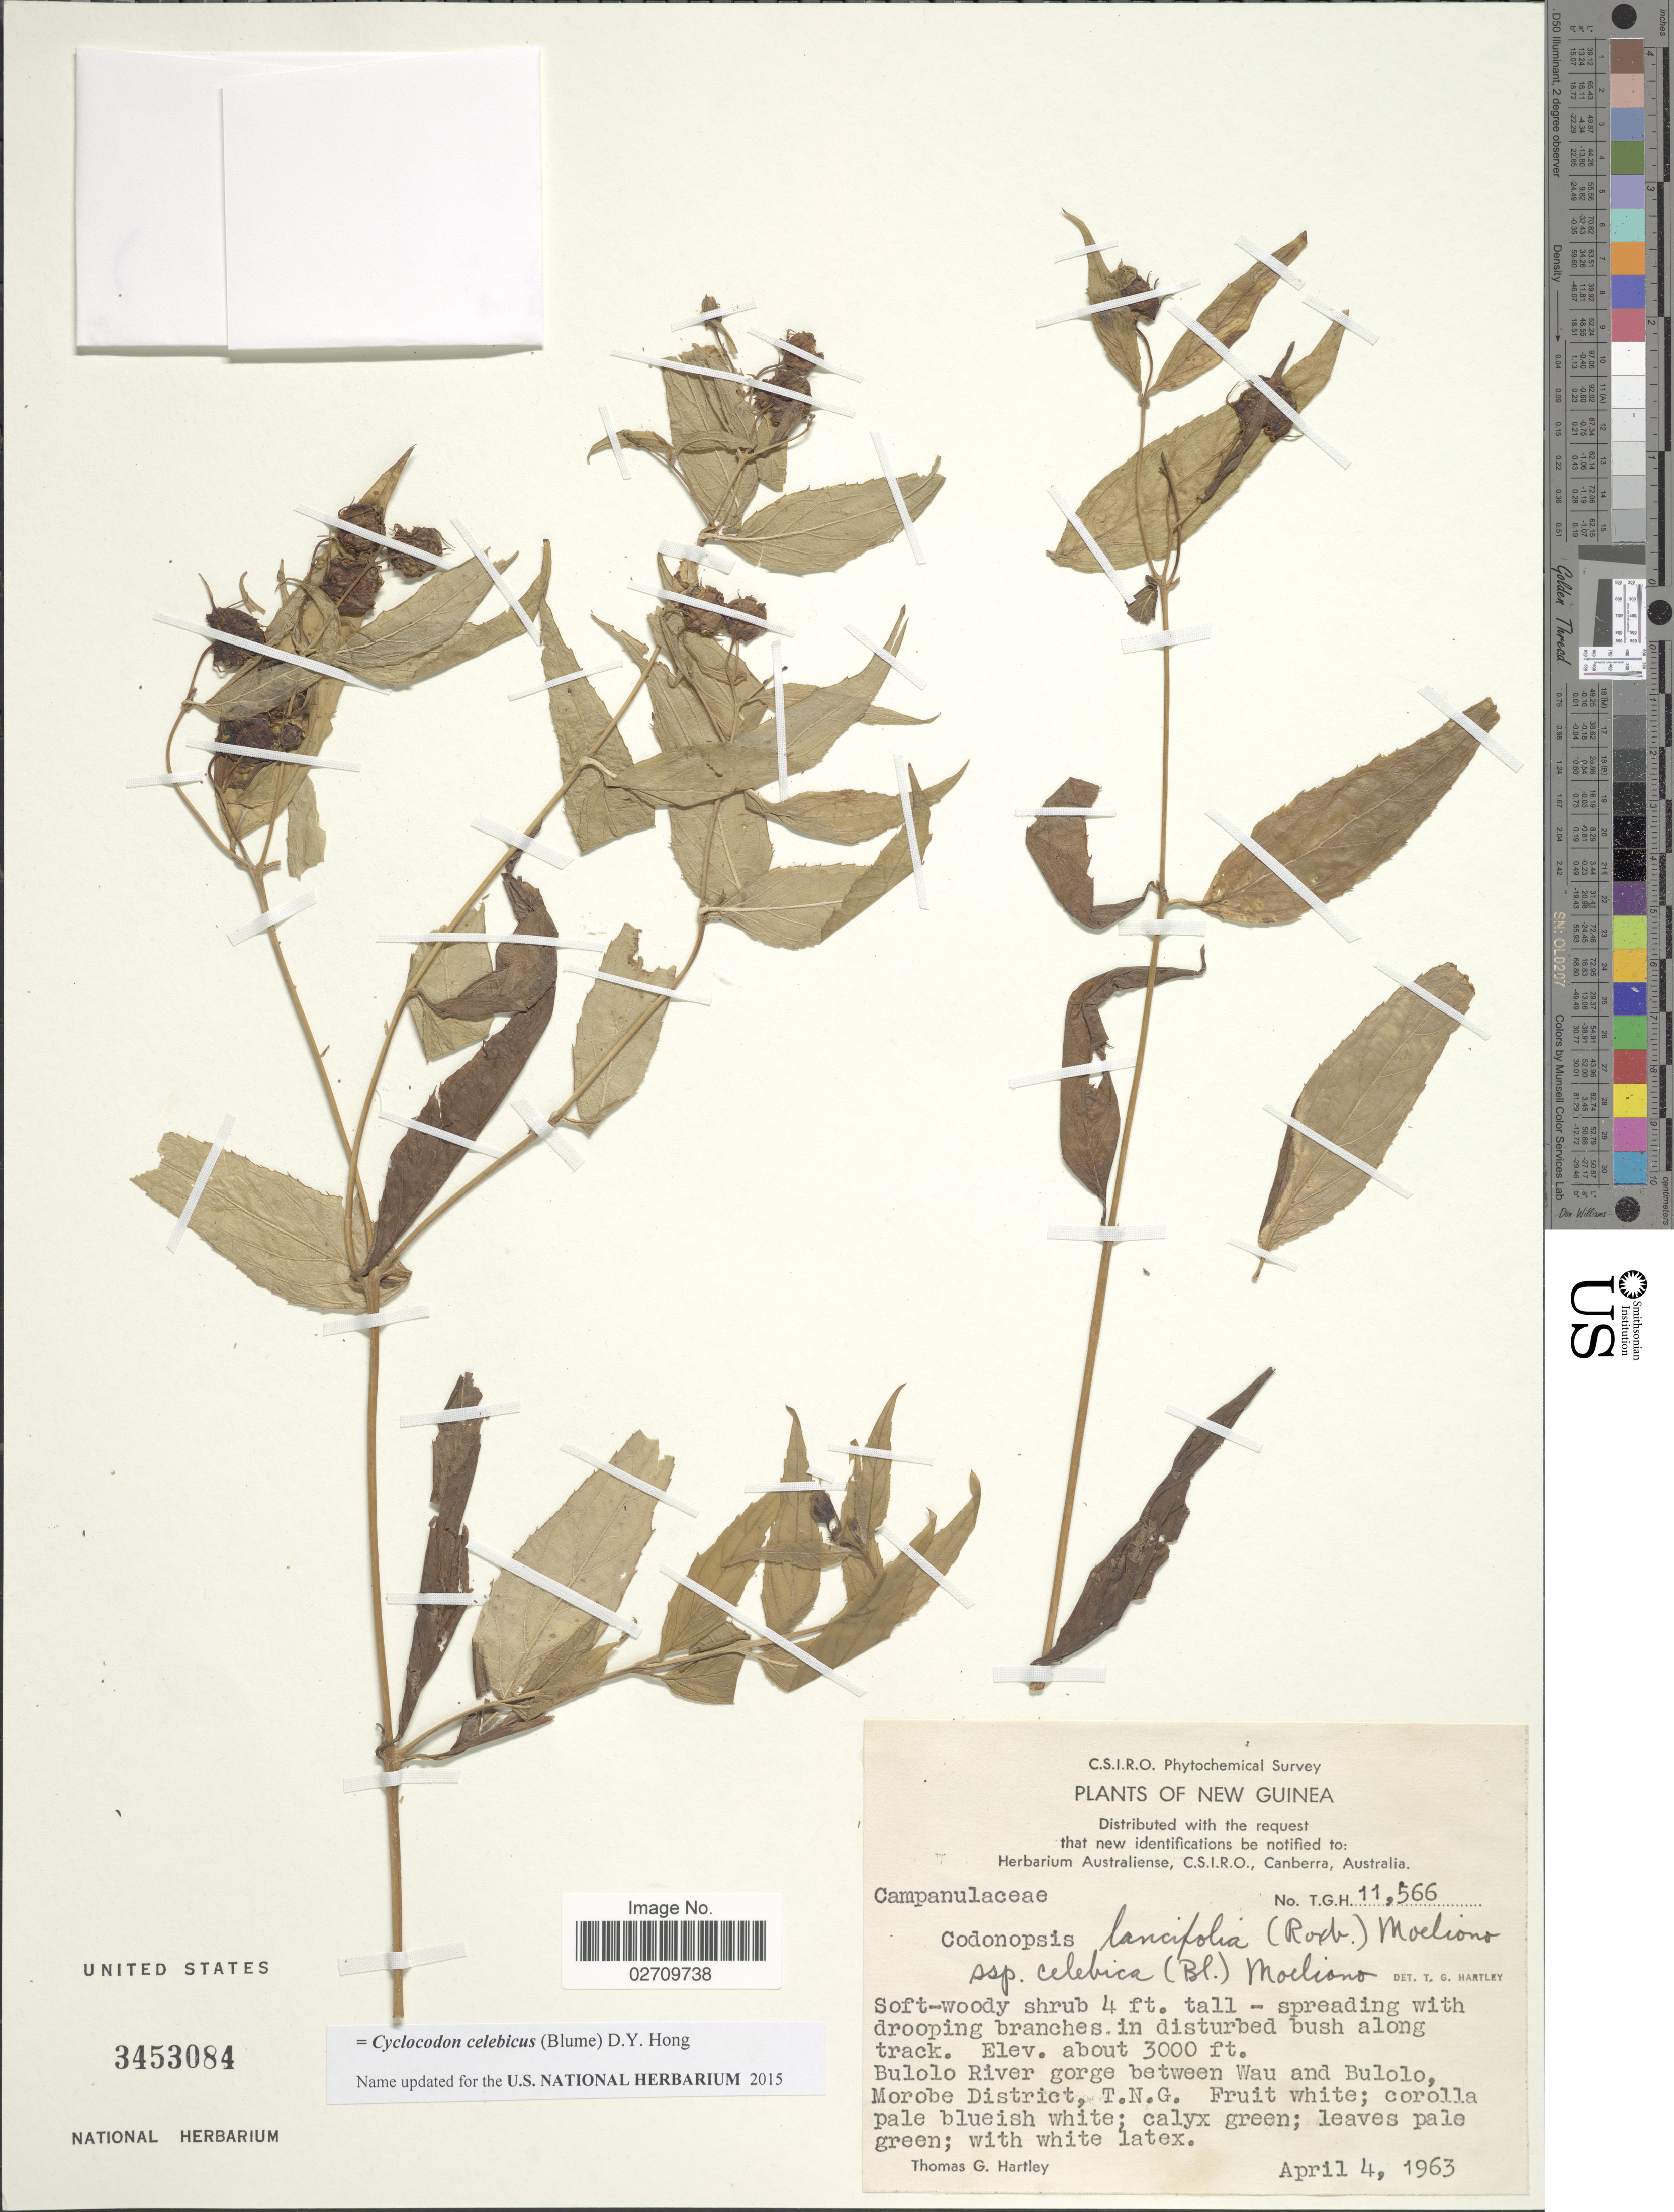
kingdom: Plantae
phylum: Tracheophyta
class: Magnoliopsida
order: Asterales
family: Campanulaceae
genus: Cyclocodon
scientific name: Cyclocodon celebicus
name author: (Blume) D.Y. Hong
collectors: T. G. Hartley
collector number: TGH11566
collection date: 1963-04-04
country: Papua New Guinea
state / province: Morobe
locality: New Guinea, Bulolo River gorge between Wau and Bulolo, Morobe District, T.N.G.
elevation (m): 914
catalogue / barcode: US 3453084